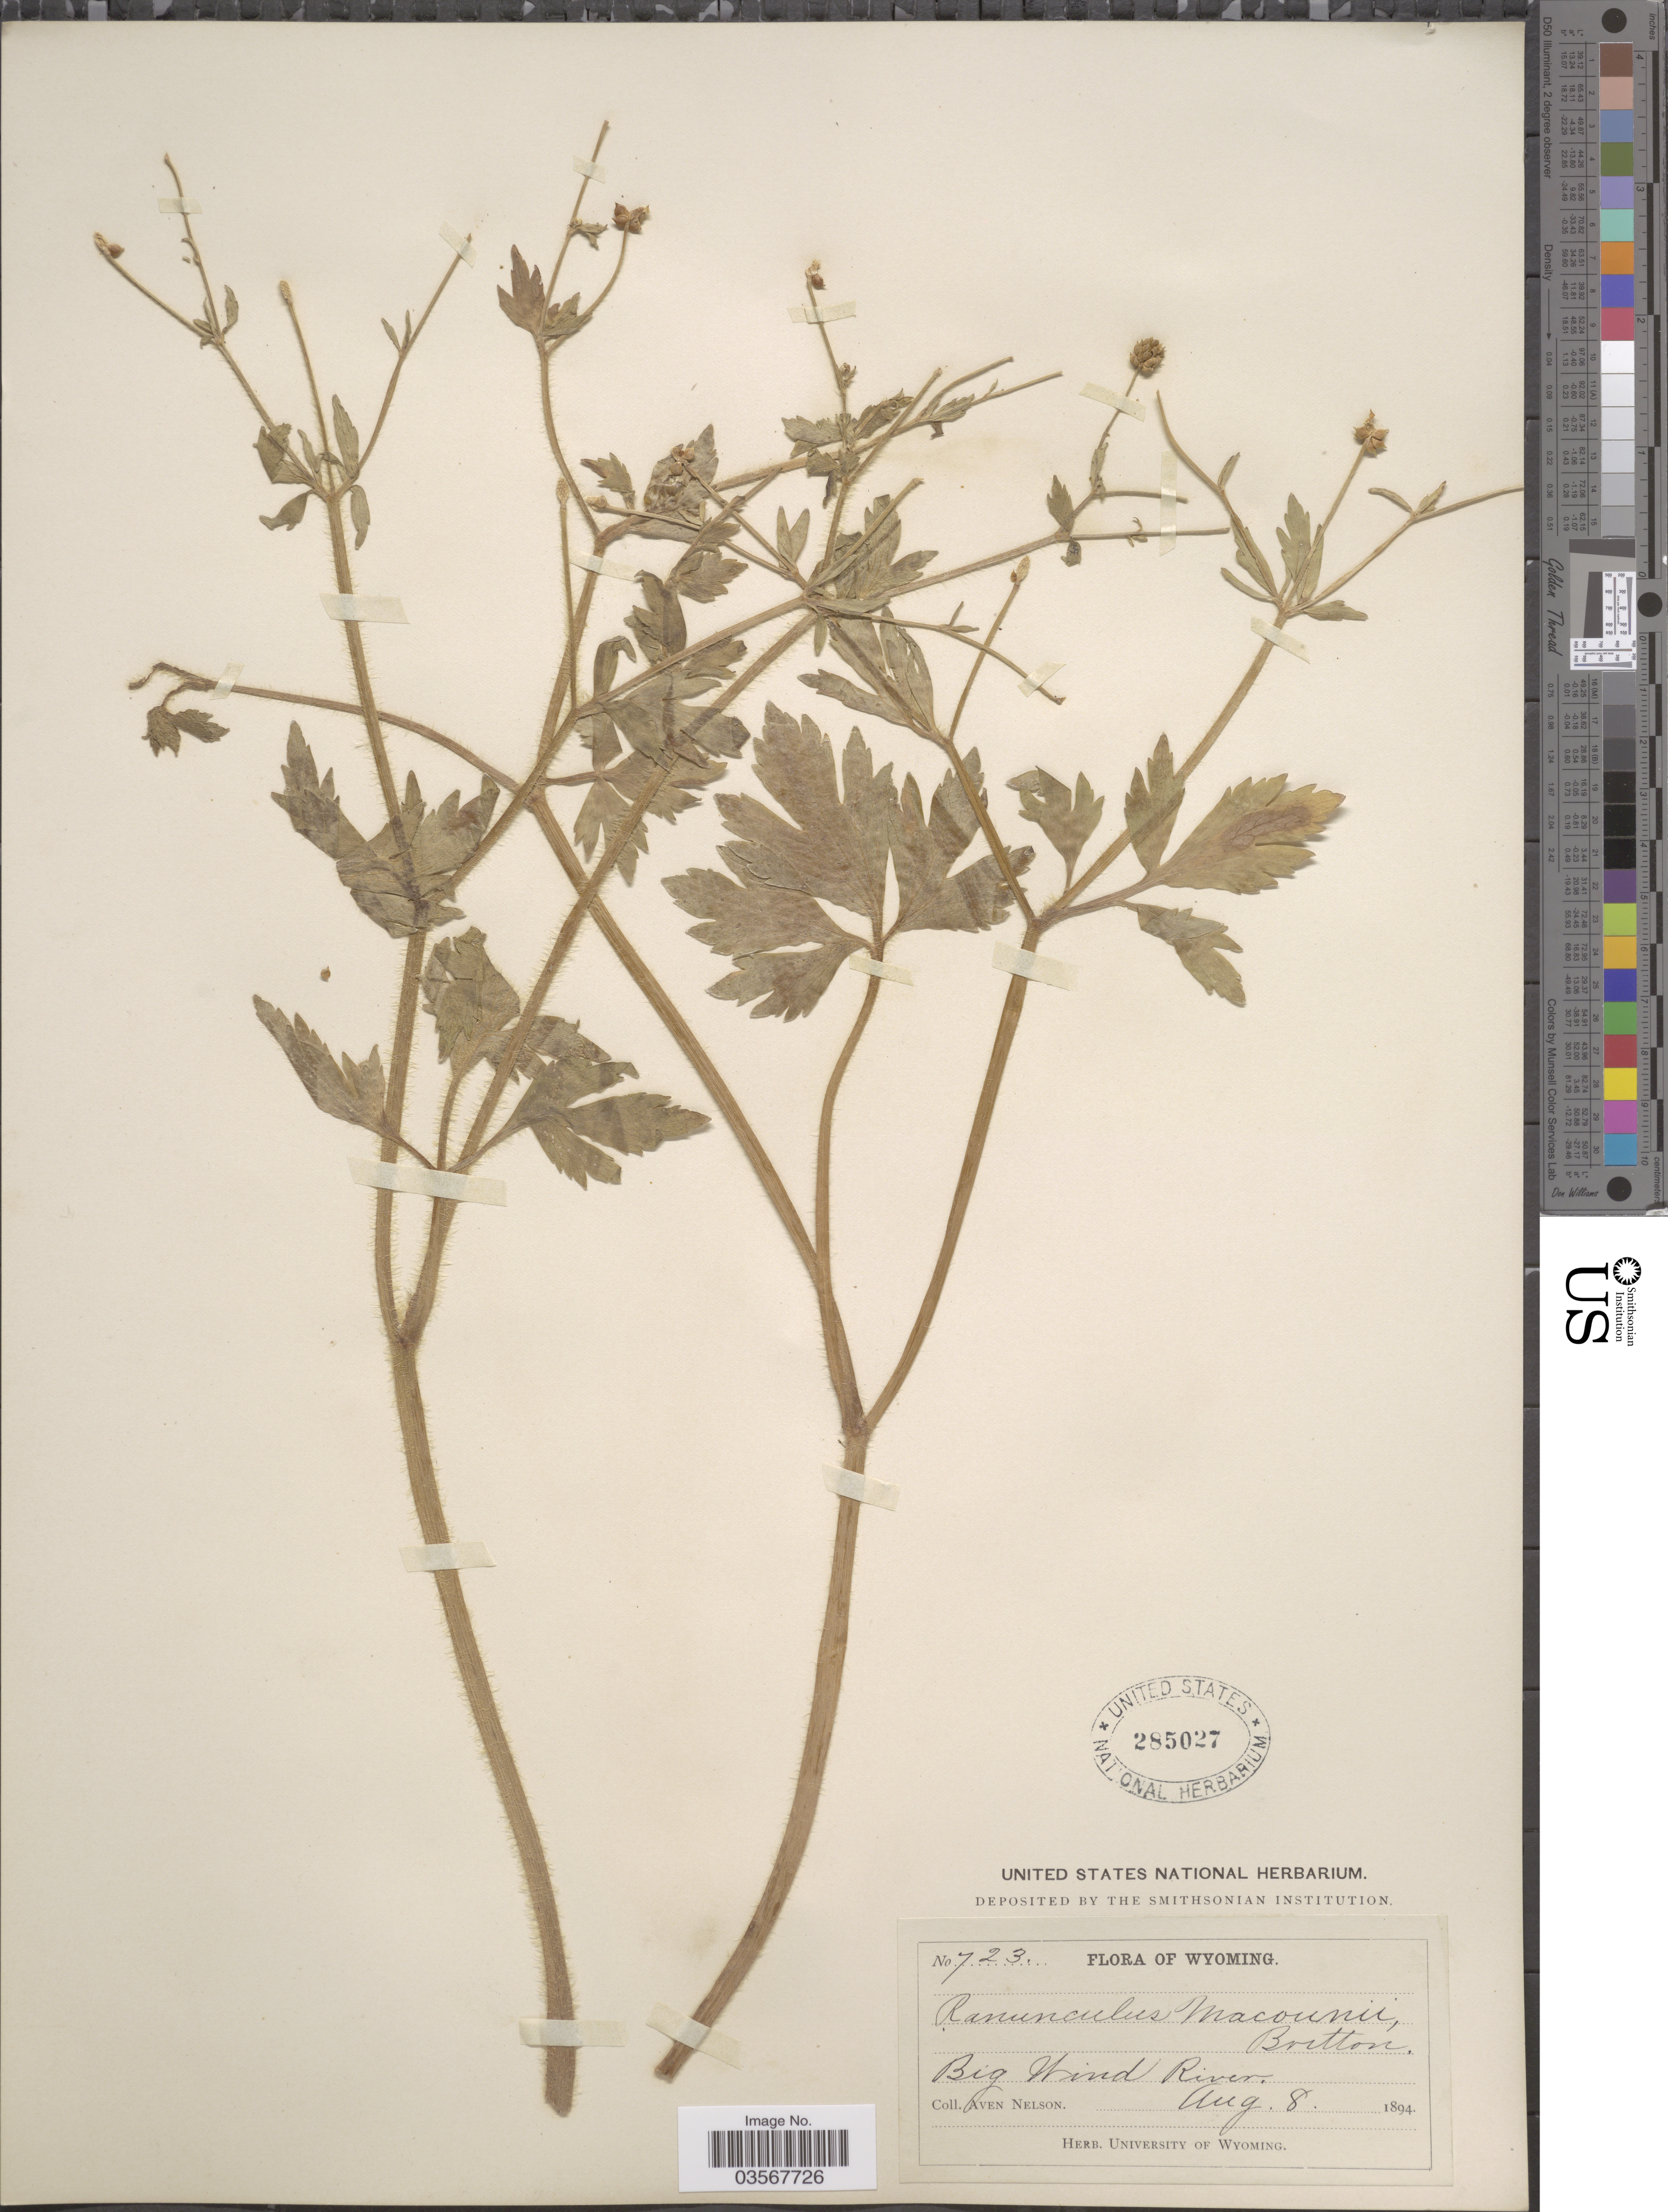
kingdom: Plantae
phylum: Tracheophyta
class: Magnoliopsida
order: Ranunculales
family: Ranunculaceae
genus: Ranunculus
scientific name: Ranunculus macounii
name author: Britton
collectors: A. Nelson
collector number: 723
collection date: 1894-08-08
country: United States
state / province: Wyoming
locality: Big Wind River.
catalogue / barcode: US 285027